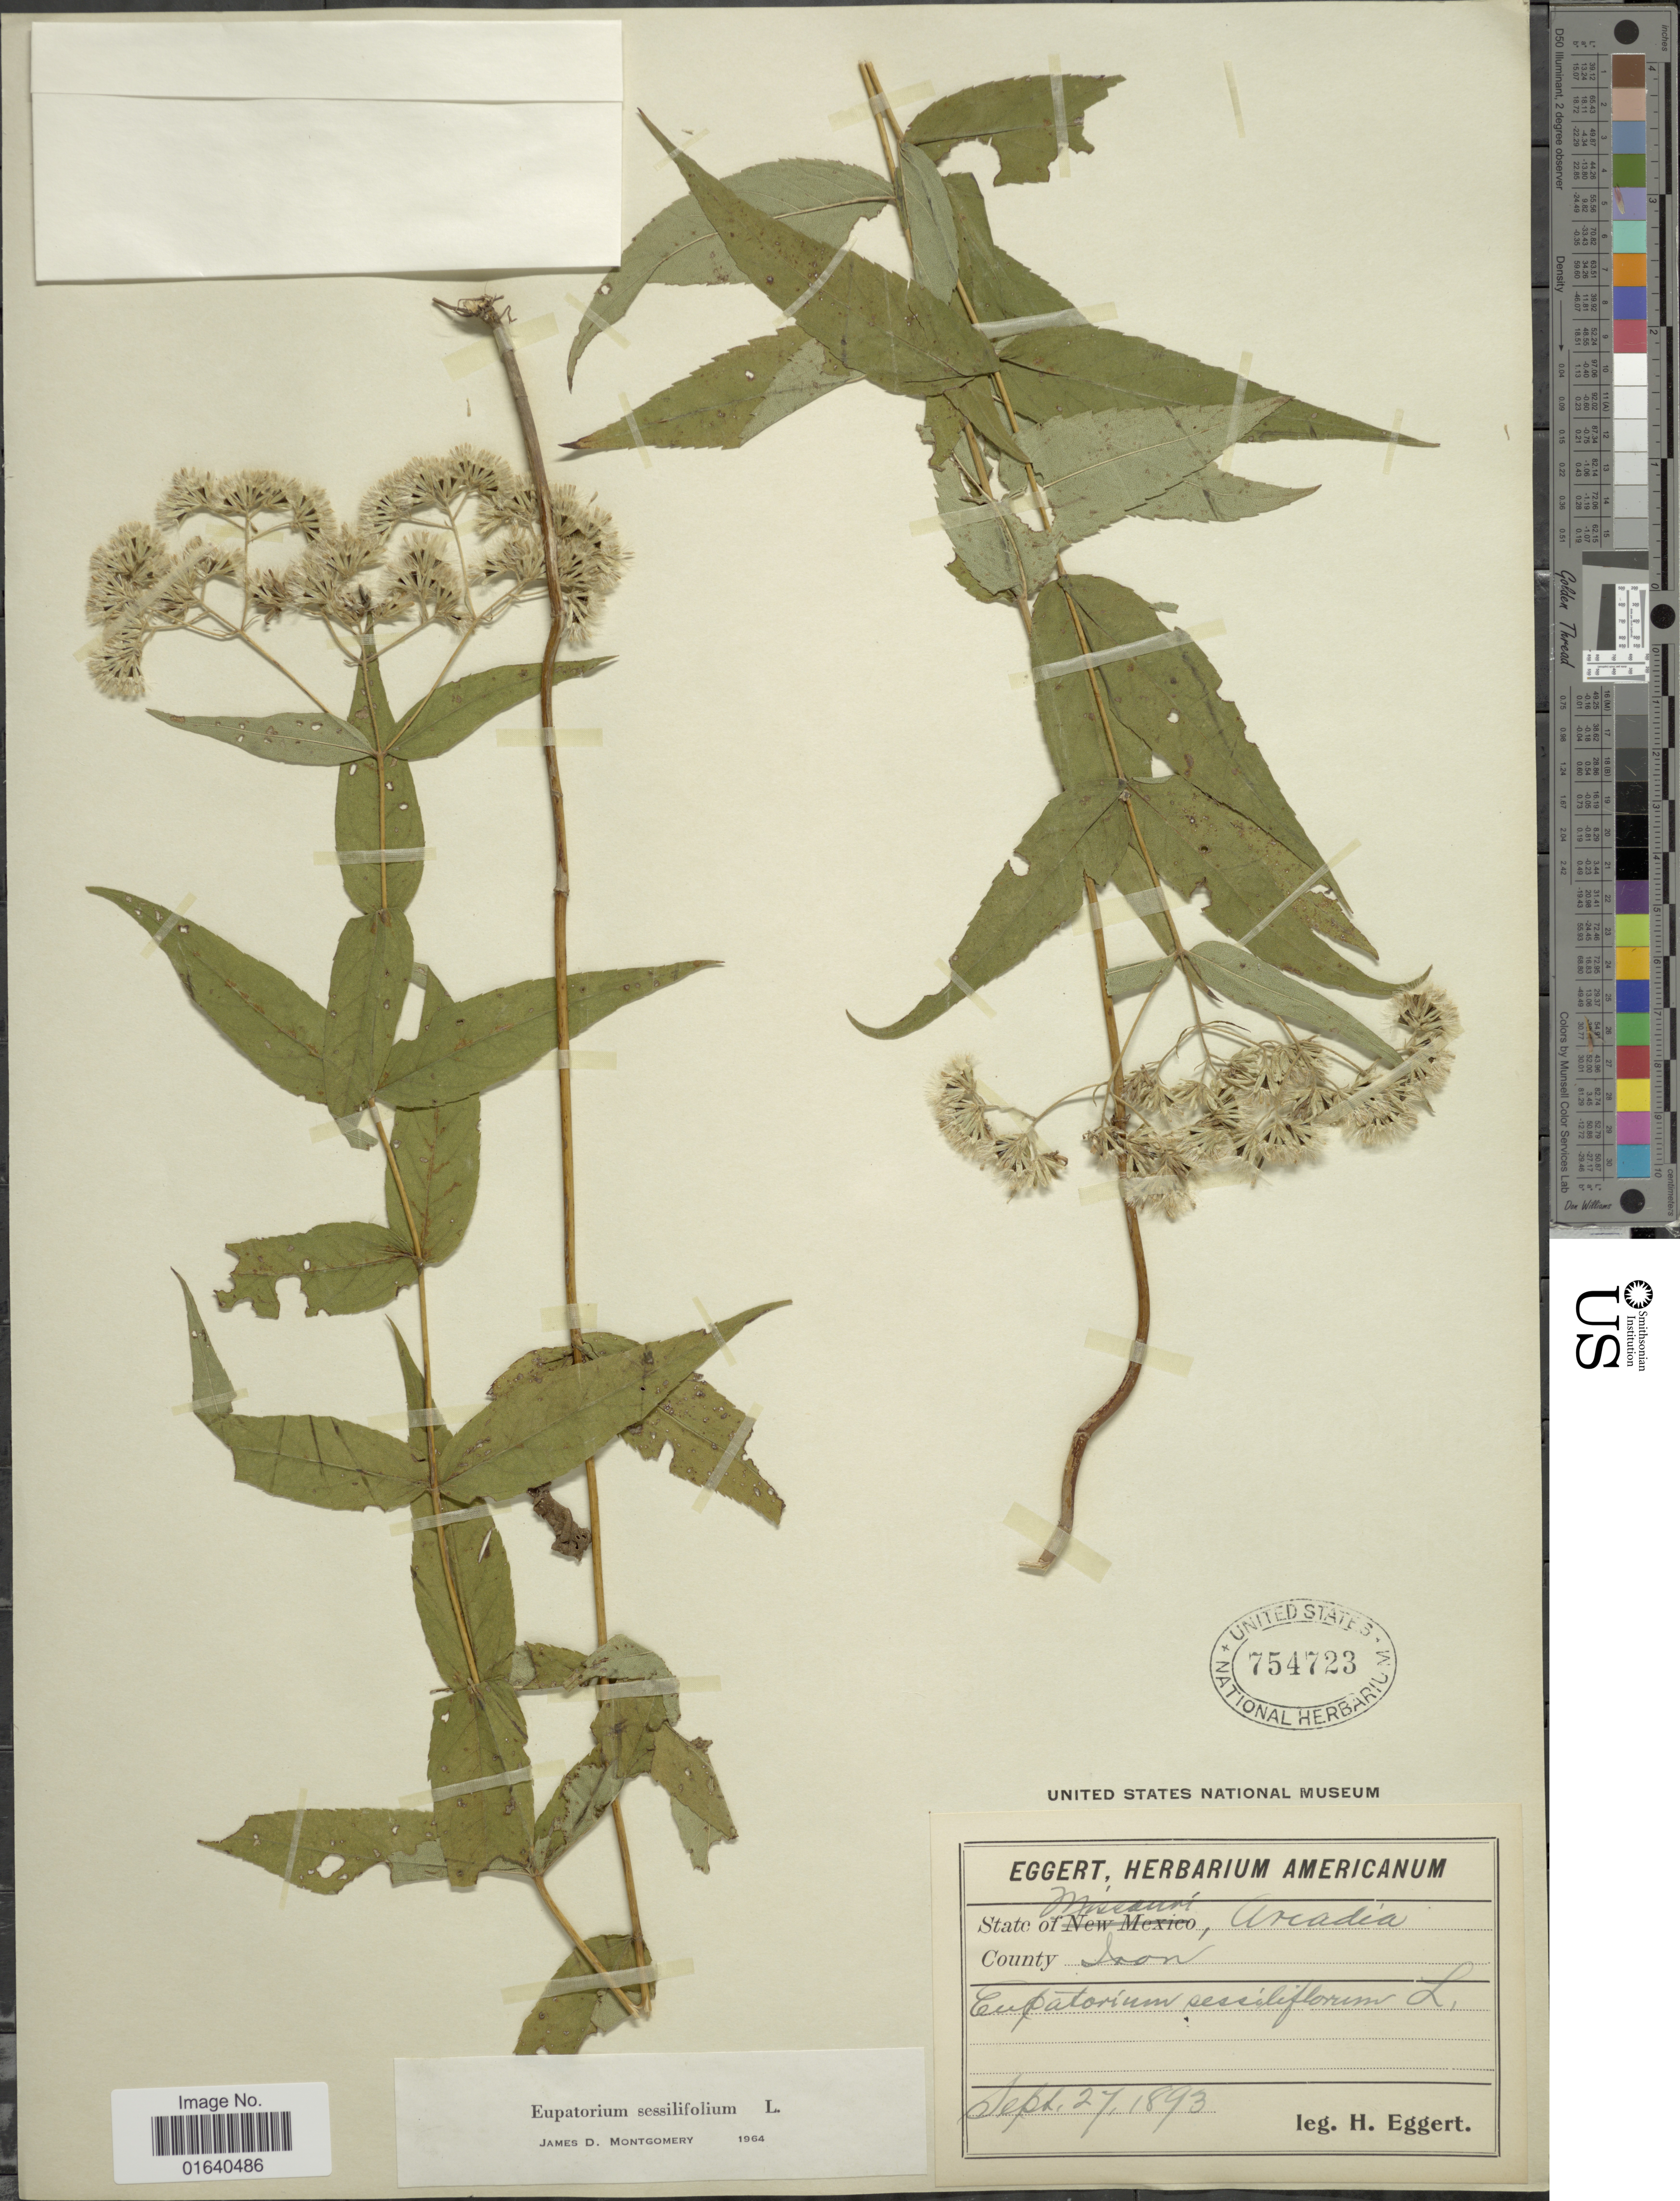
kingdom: Plantae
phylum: Tracheophyta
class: Magnoliopsida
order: Asterales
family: Asteraceae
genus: Eupatorium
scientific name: Eupatorium sessilifolium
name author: L.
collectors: H. Eggert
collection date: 1893-09-27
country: United States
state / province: Missouri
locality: Arcadia, County Iron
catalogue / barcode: US 754723